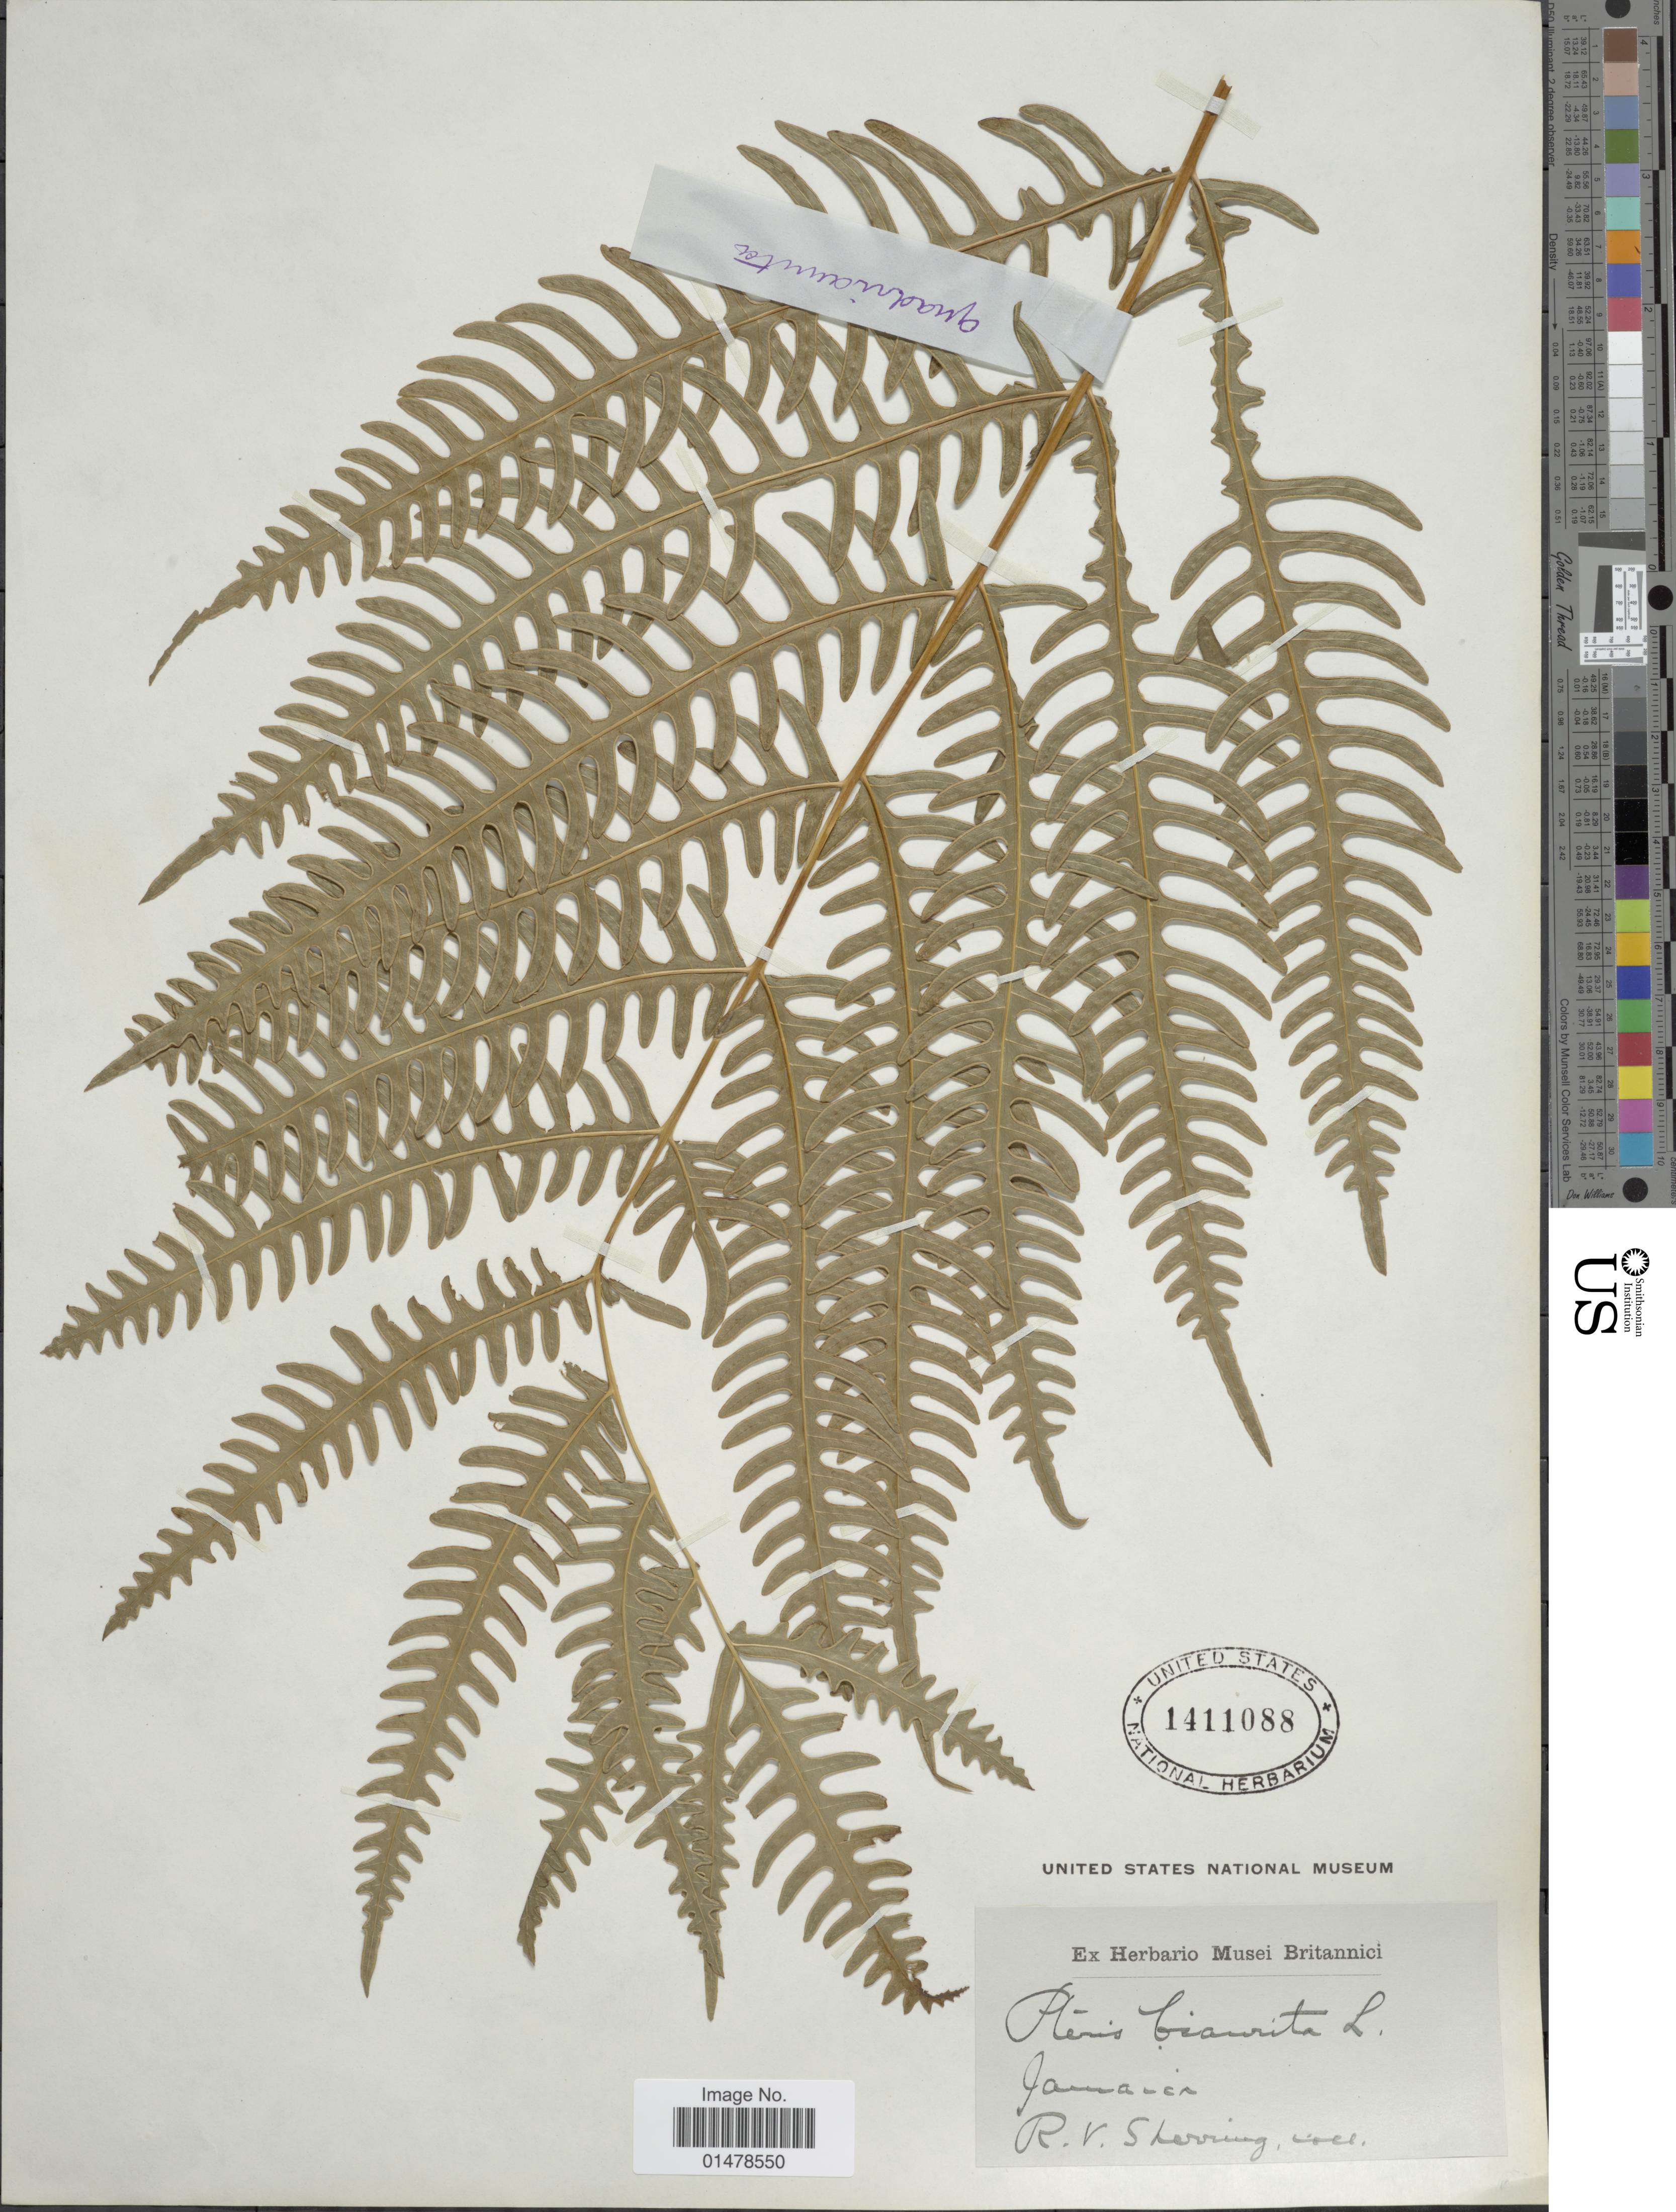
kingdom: Plantae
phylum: Tracheophyta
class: Polypodiopsida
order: Polypodiales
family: Pteridaceae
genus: Pteris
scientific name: Pteris biaurita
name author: L.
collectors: R. Sherring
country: Jamaica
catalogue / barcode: US 1411088